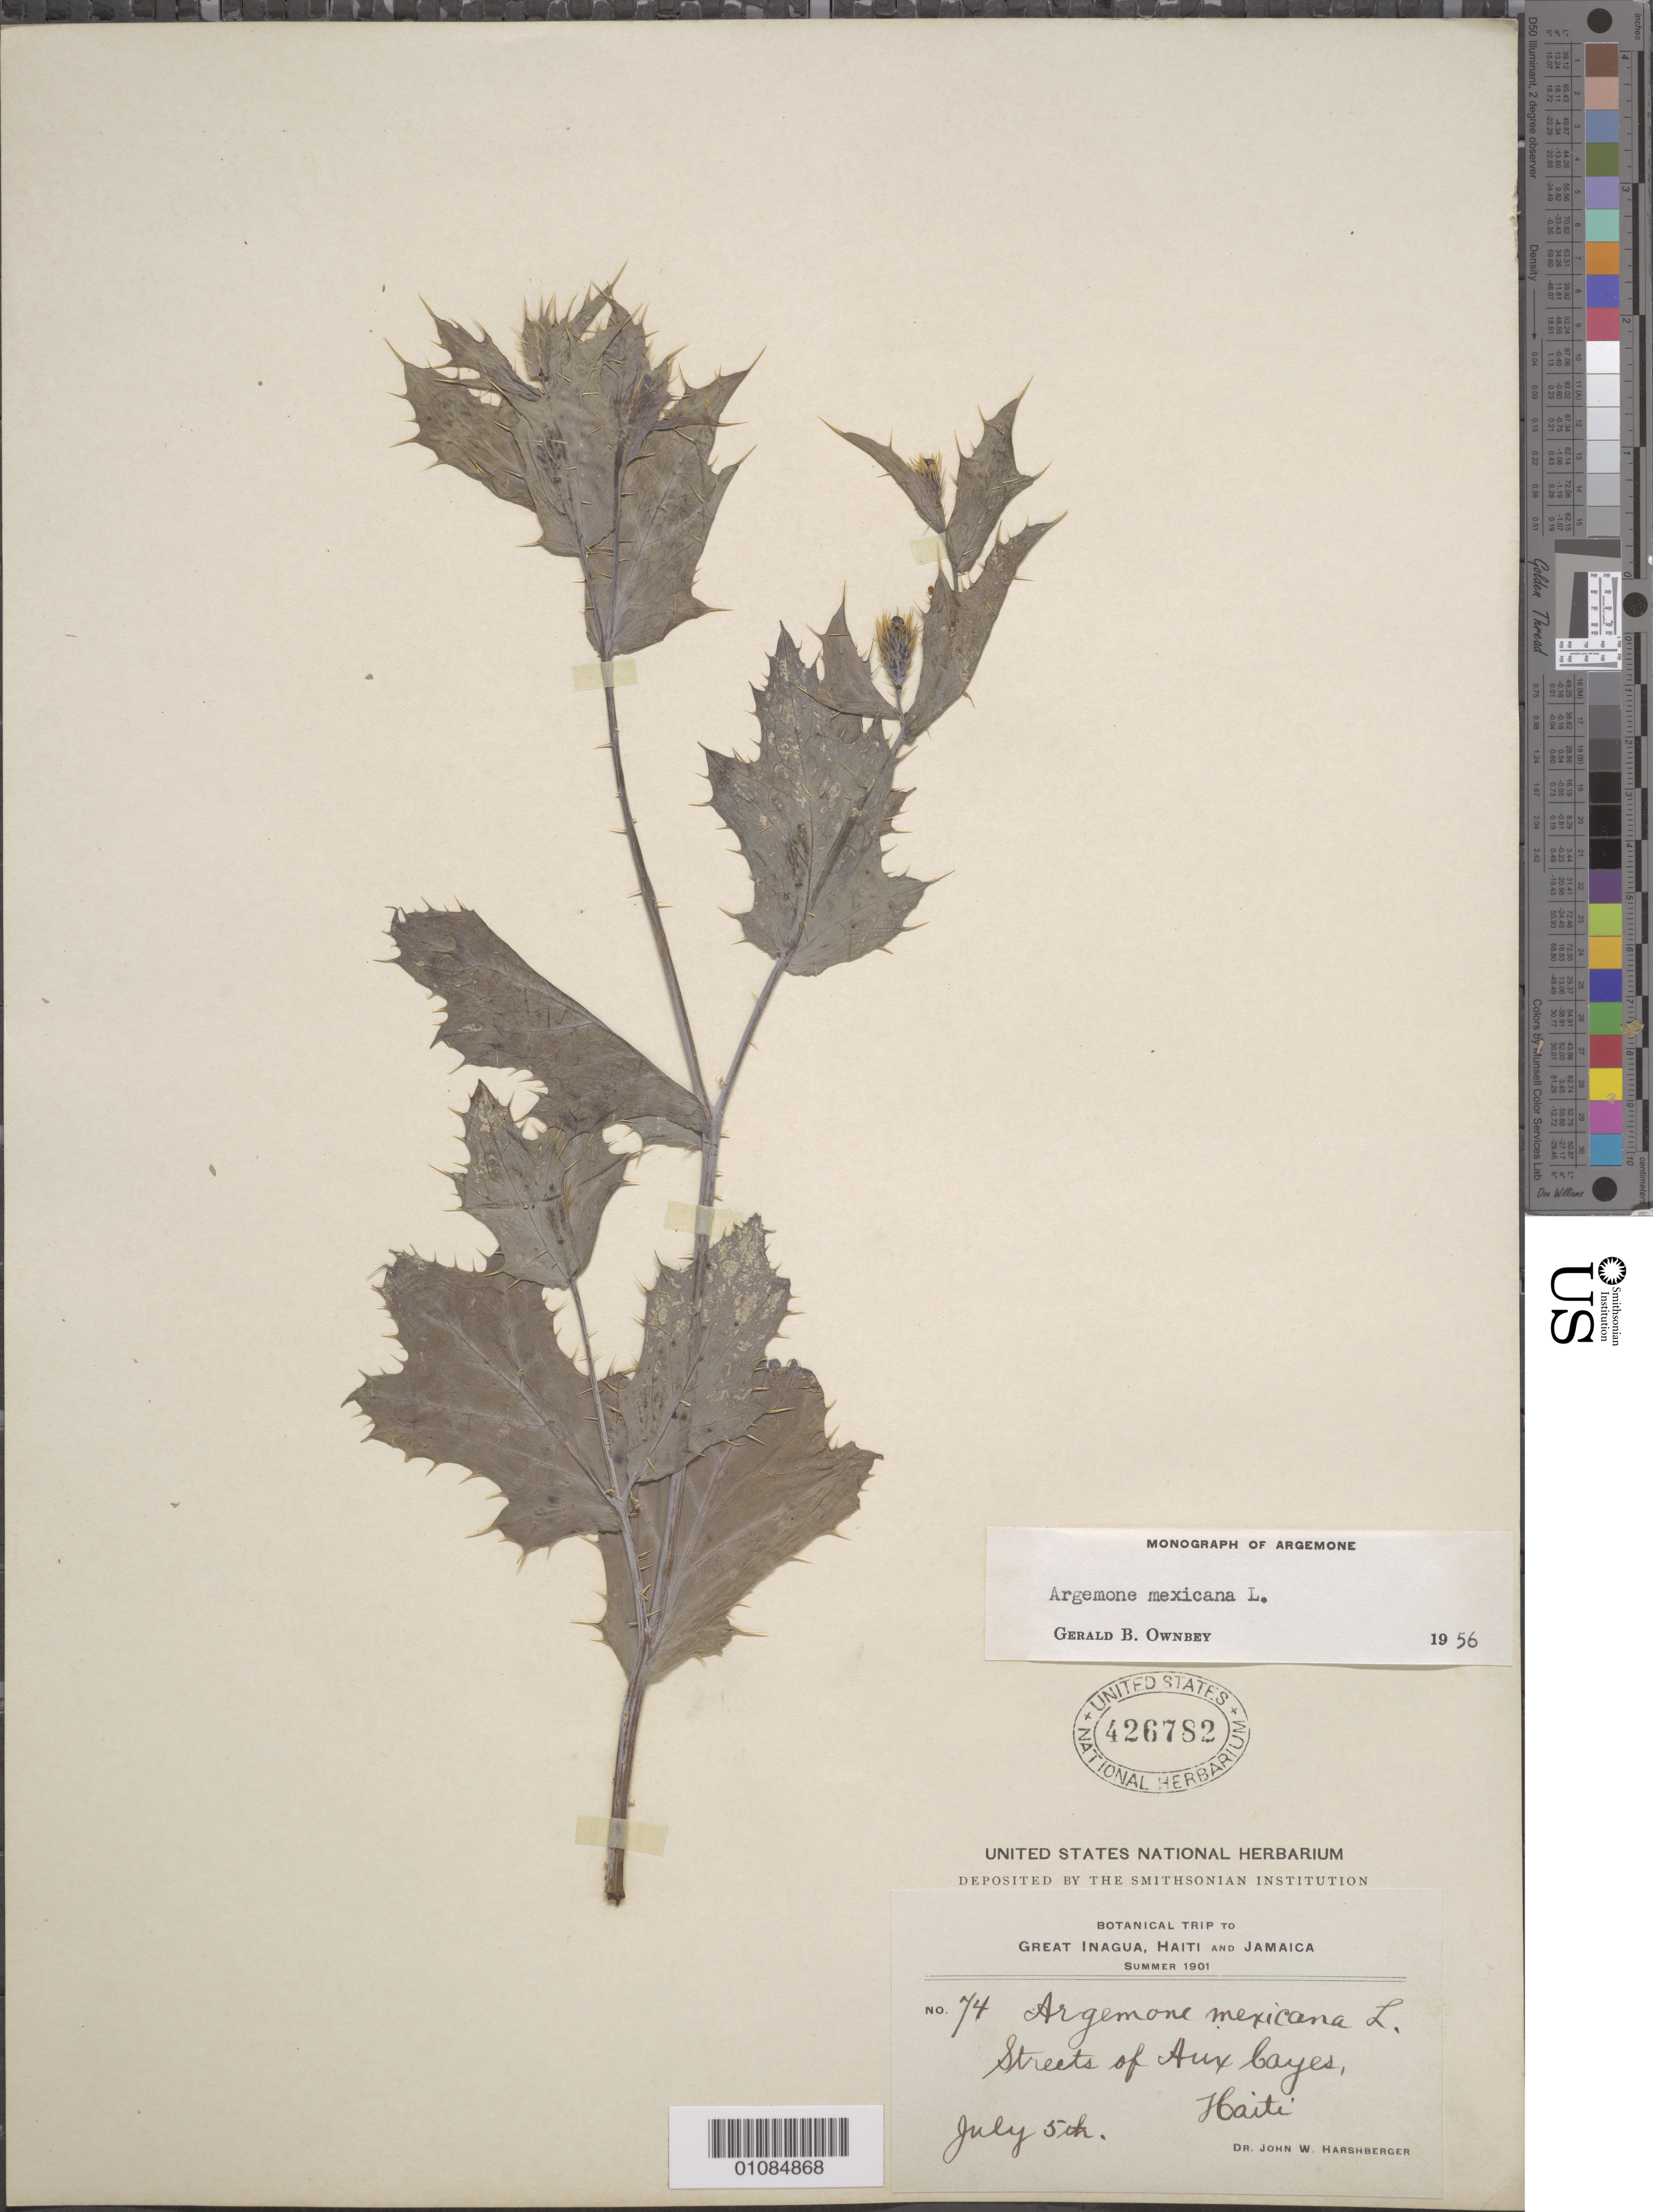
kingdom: Plantae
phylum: Tracheophyta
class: Magnoliopsida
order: Ranunculales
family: Papaveraceae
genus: Argemone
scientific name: Argemone mexicana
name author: L.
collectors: J. W. Harshberger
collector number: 74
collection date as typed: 05 Jul 1901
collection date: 1901-07-05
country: Haiti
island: Hispaniola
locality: Streets of Aux Cayes(?), Haiti.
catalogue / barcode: US 426782